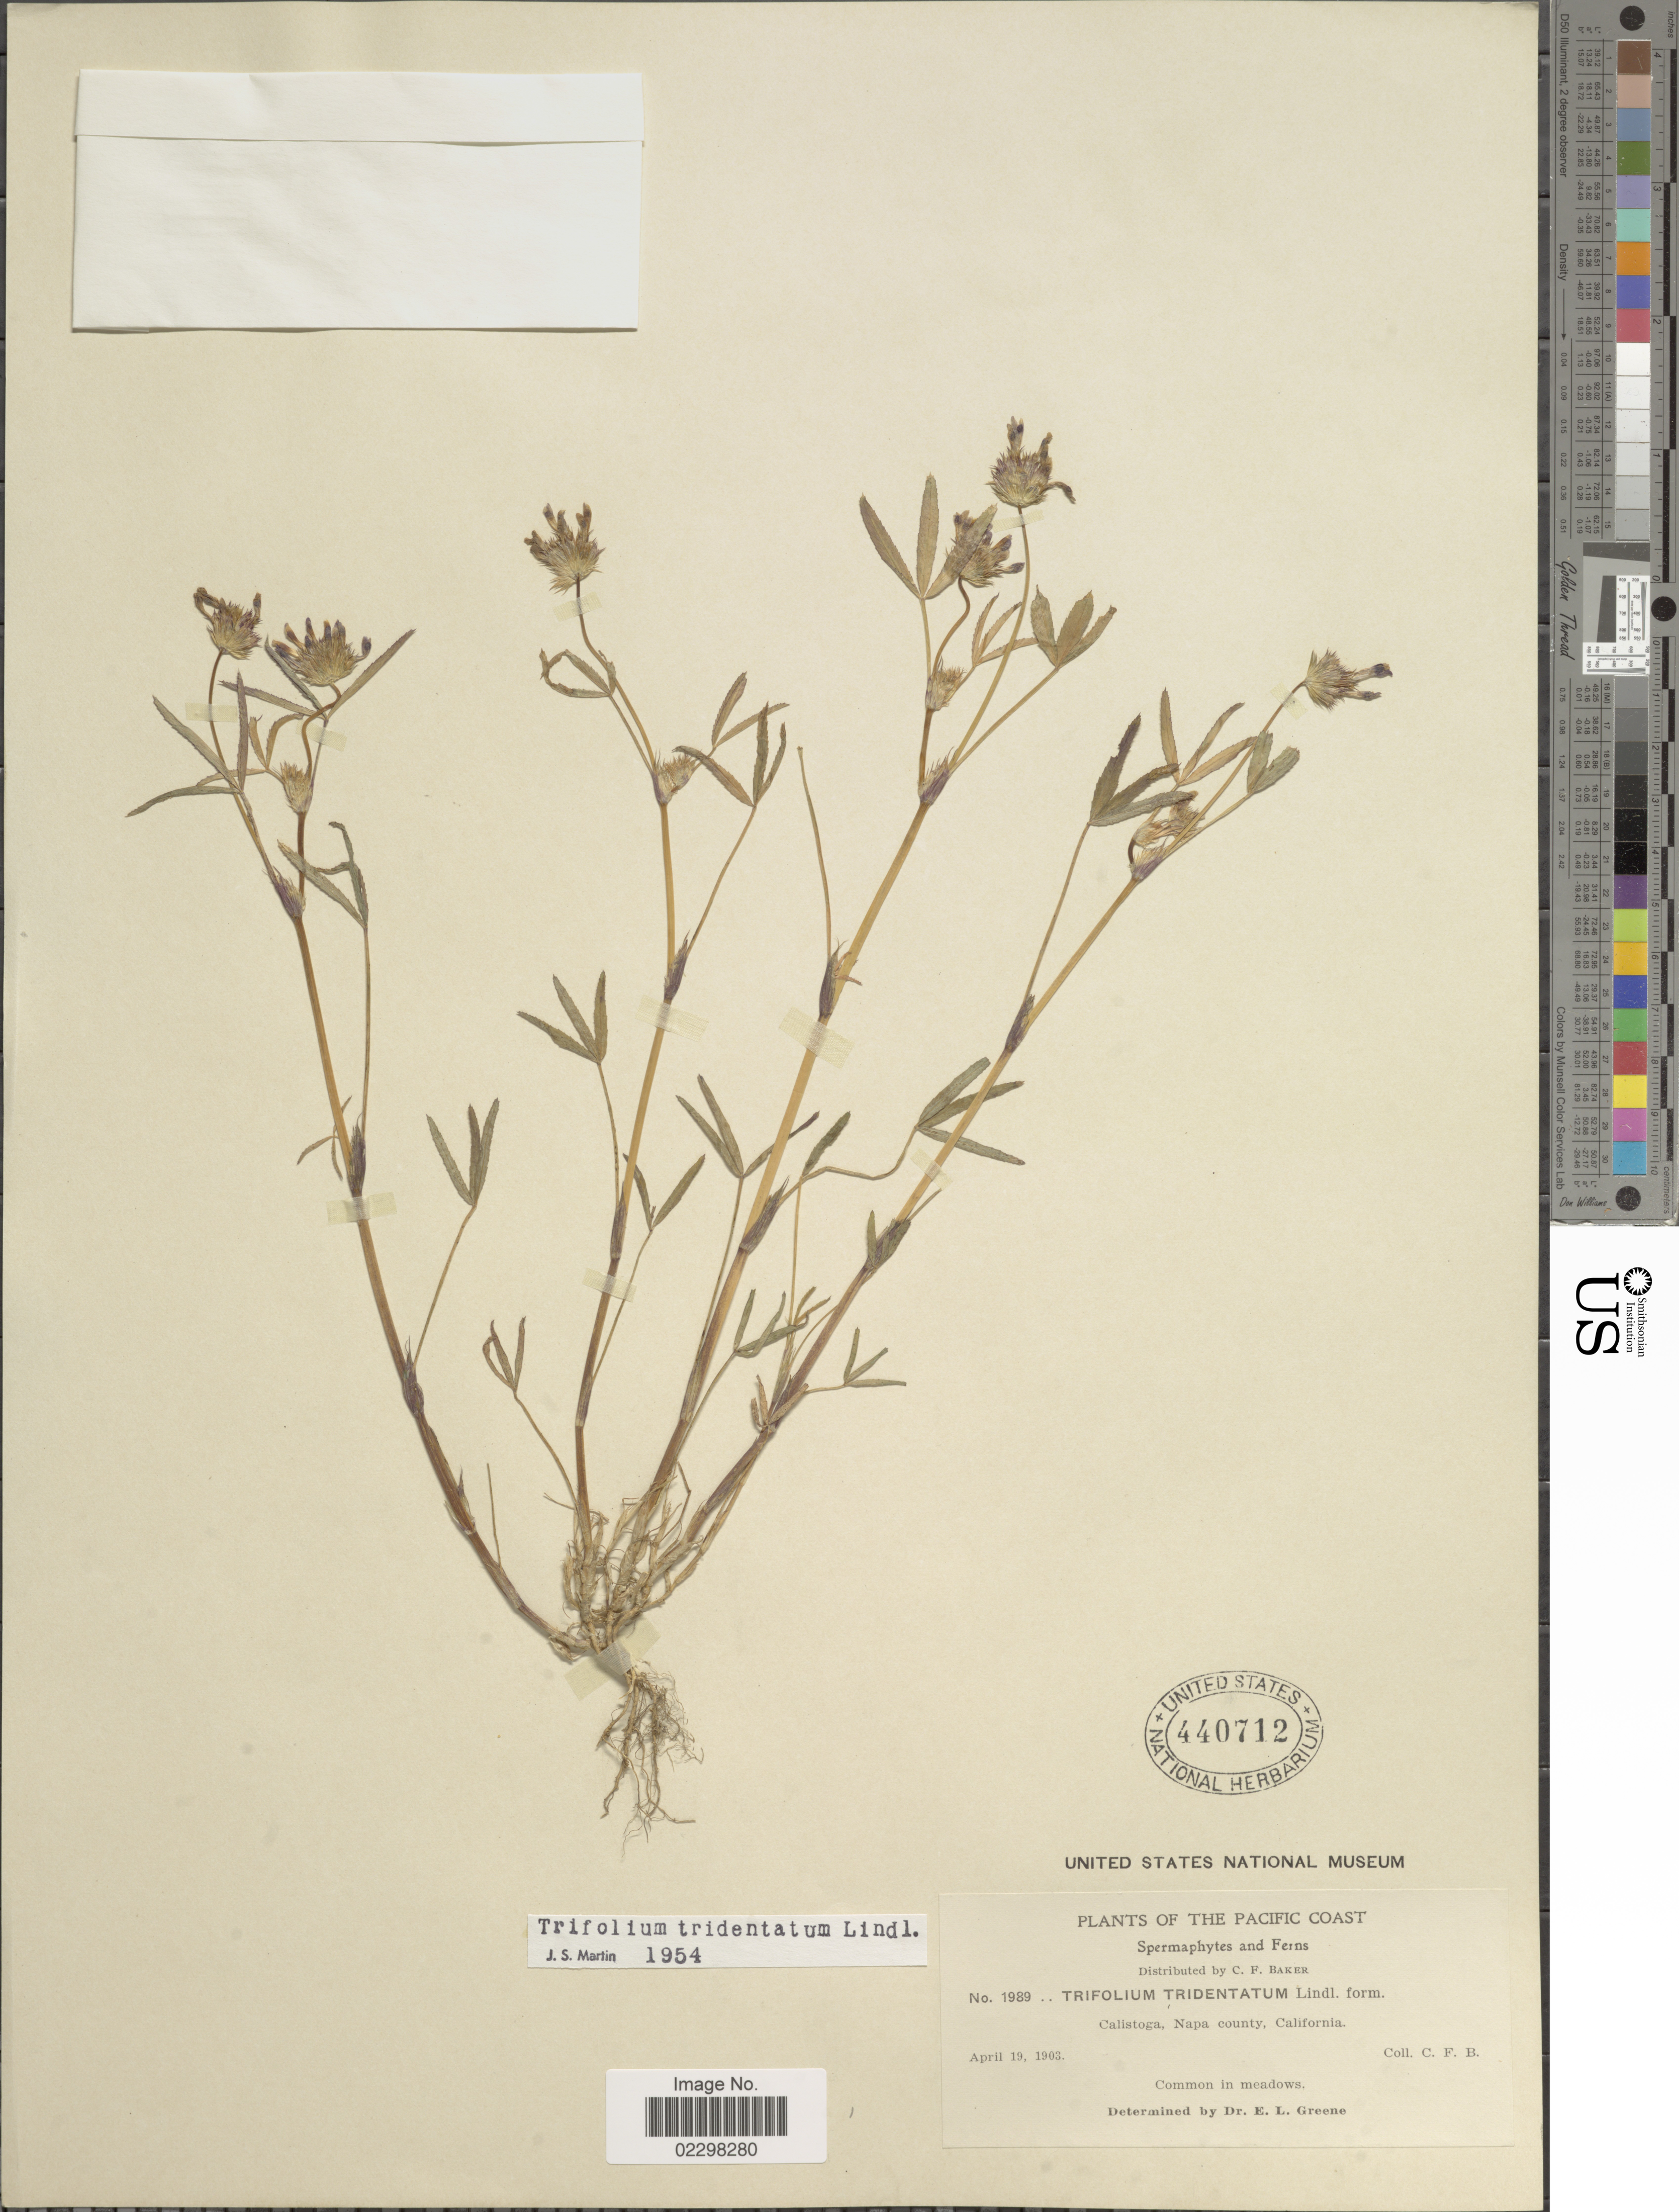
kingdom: Plantae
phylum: Tracheophyta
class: Magnoliopsida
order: Fabales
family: Fabaceae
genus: Trifolium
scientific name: Trifolium tridentatum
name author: Lindl.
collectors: C. F. Baker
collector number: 1989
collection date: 1903-04-19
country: United States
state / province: California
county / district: Napa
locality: Pacific Coast, Calistoga, Napa County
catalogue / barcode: US 440712